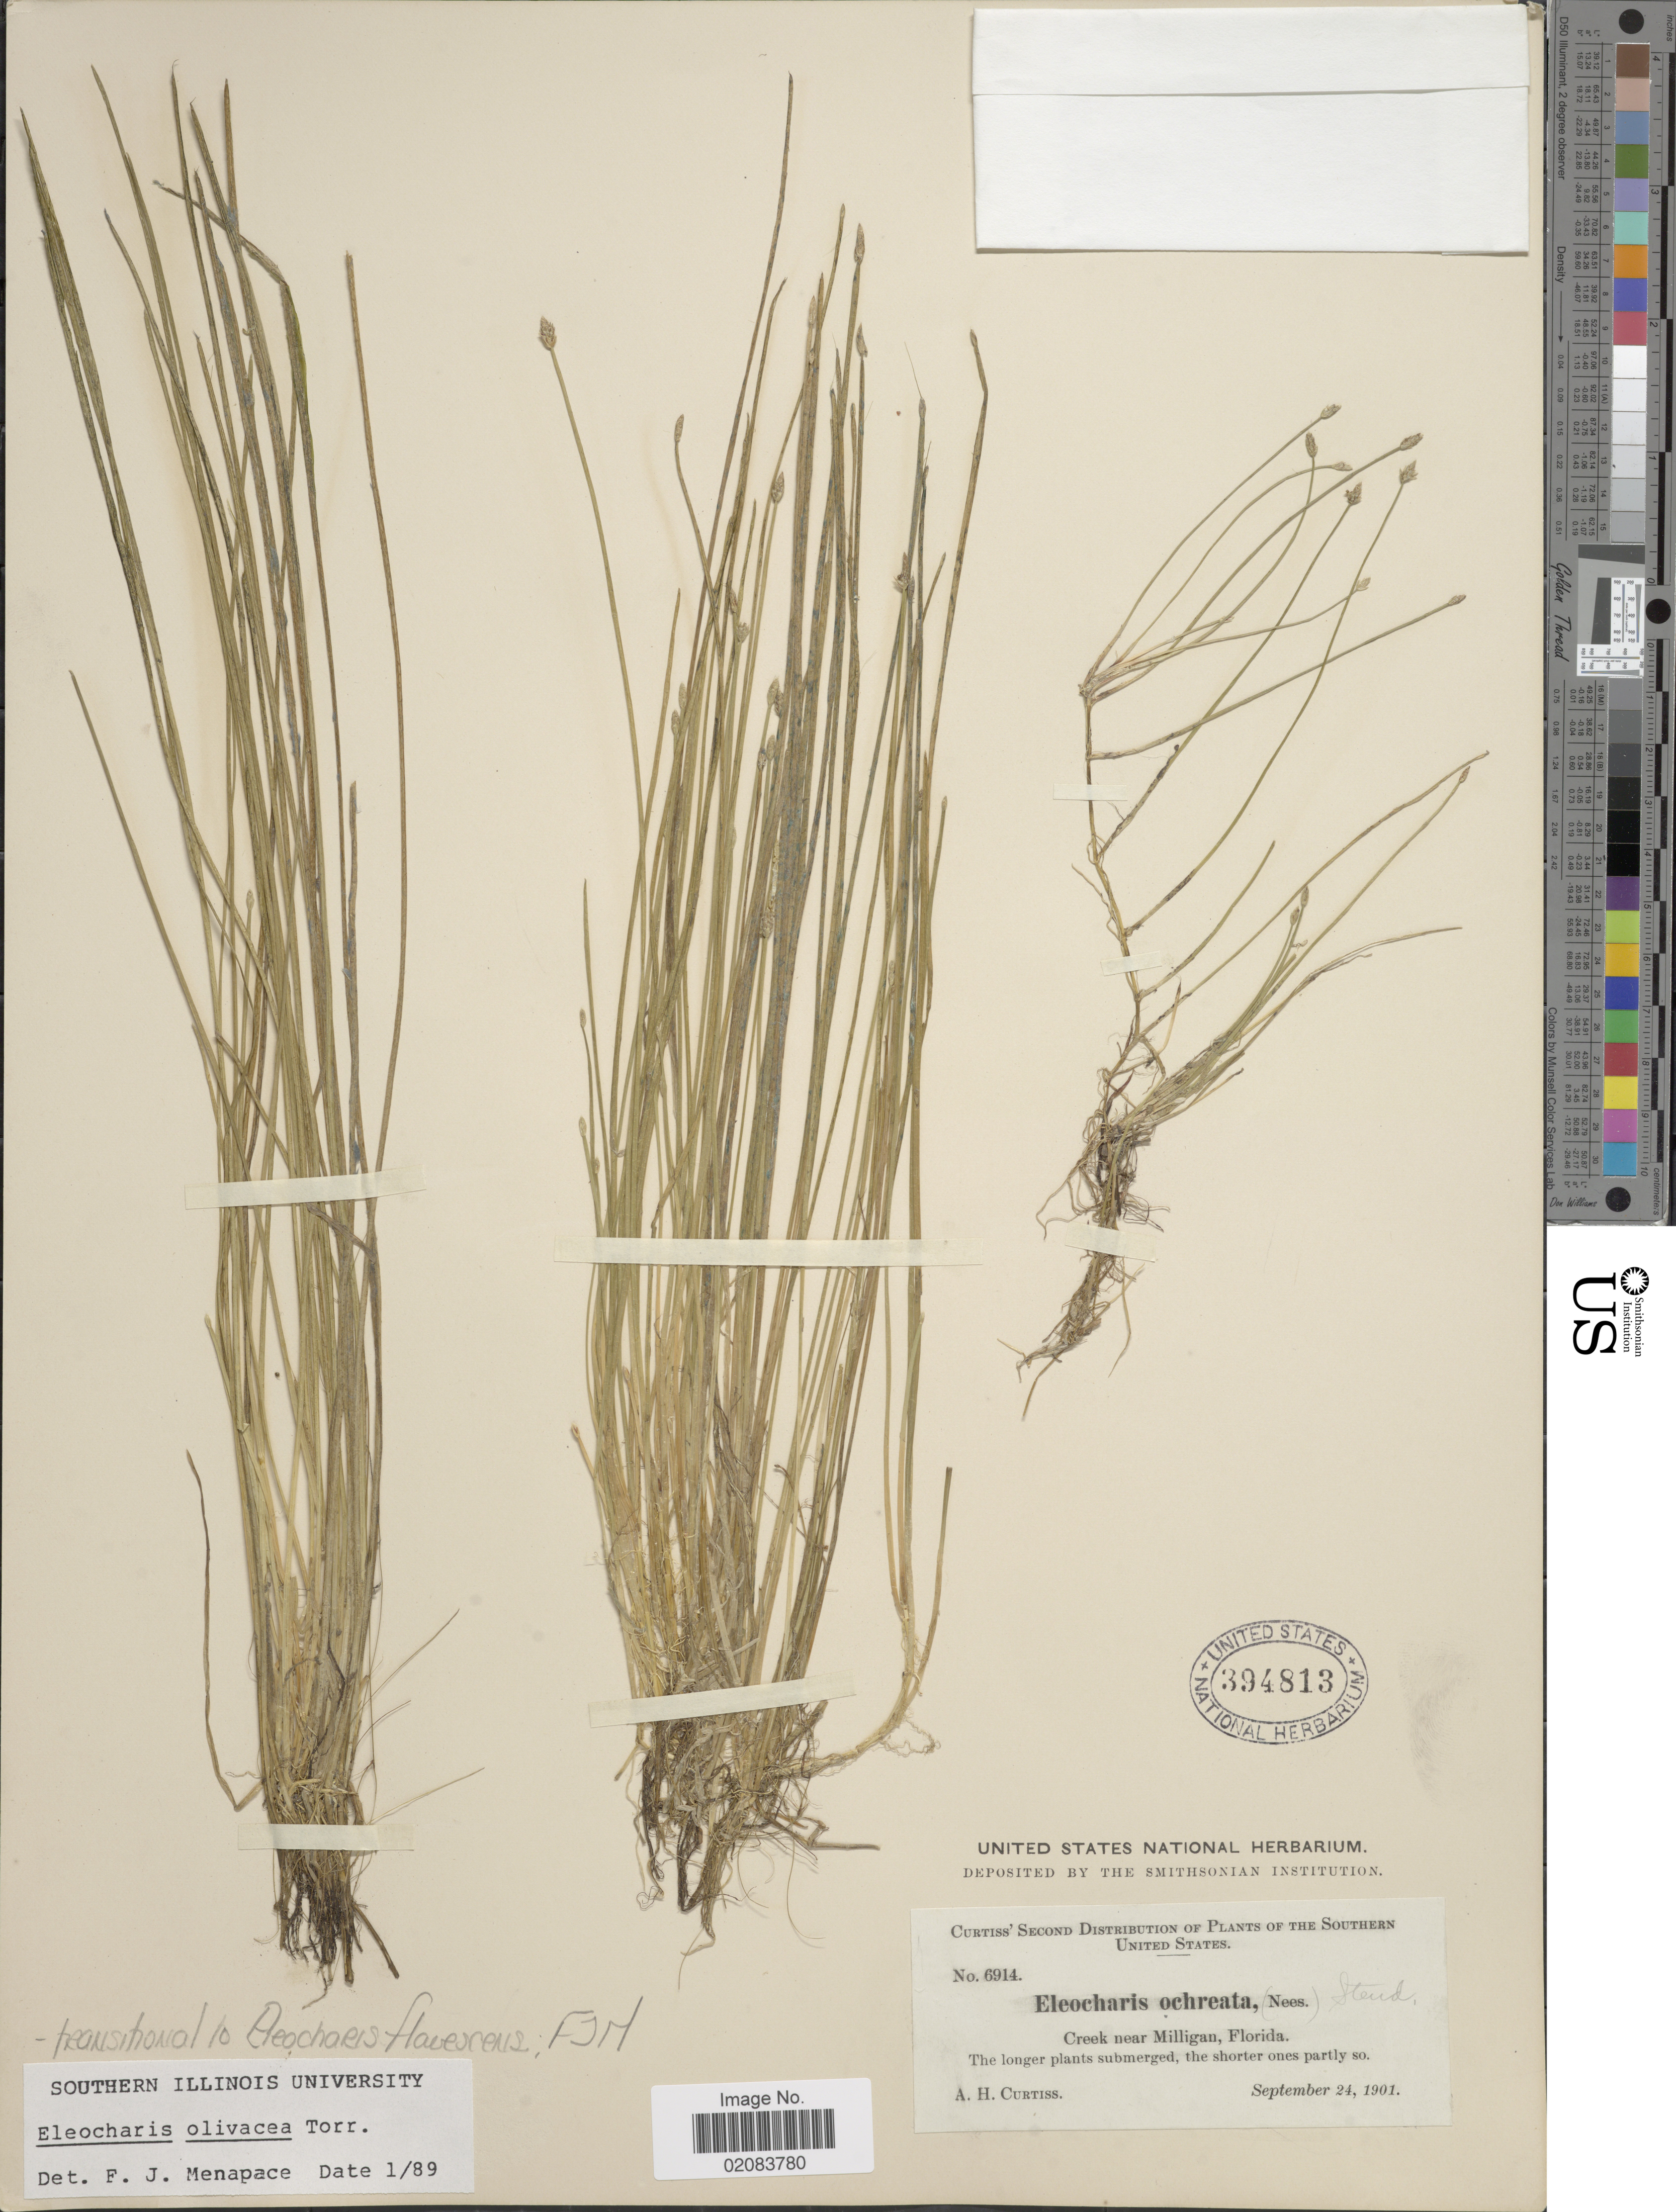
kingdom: Plantae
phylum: Tracheophyta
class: Liliopsida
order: Poales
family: Cyperaceae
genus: Eleocharis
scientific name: Eleocharis olivacea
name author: Torr.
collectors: A. H. Curtiss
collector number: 6914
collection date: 1901-09-24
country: United States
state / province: Florida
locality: Southern United States. Creek near Milligan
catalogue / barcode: US 394813